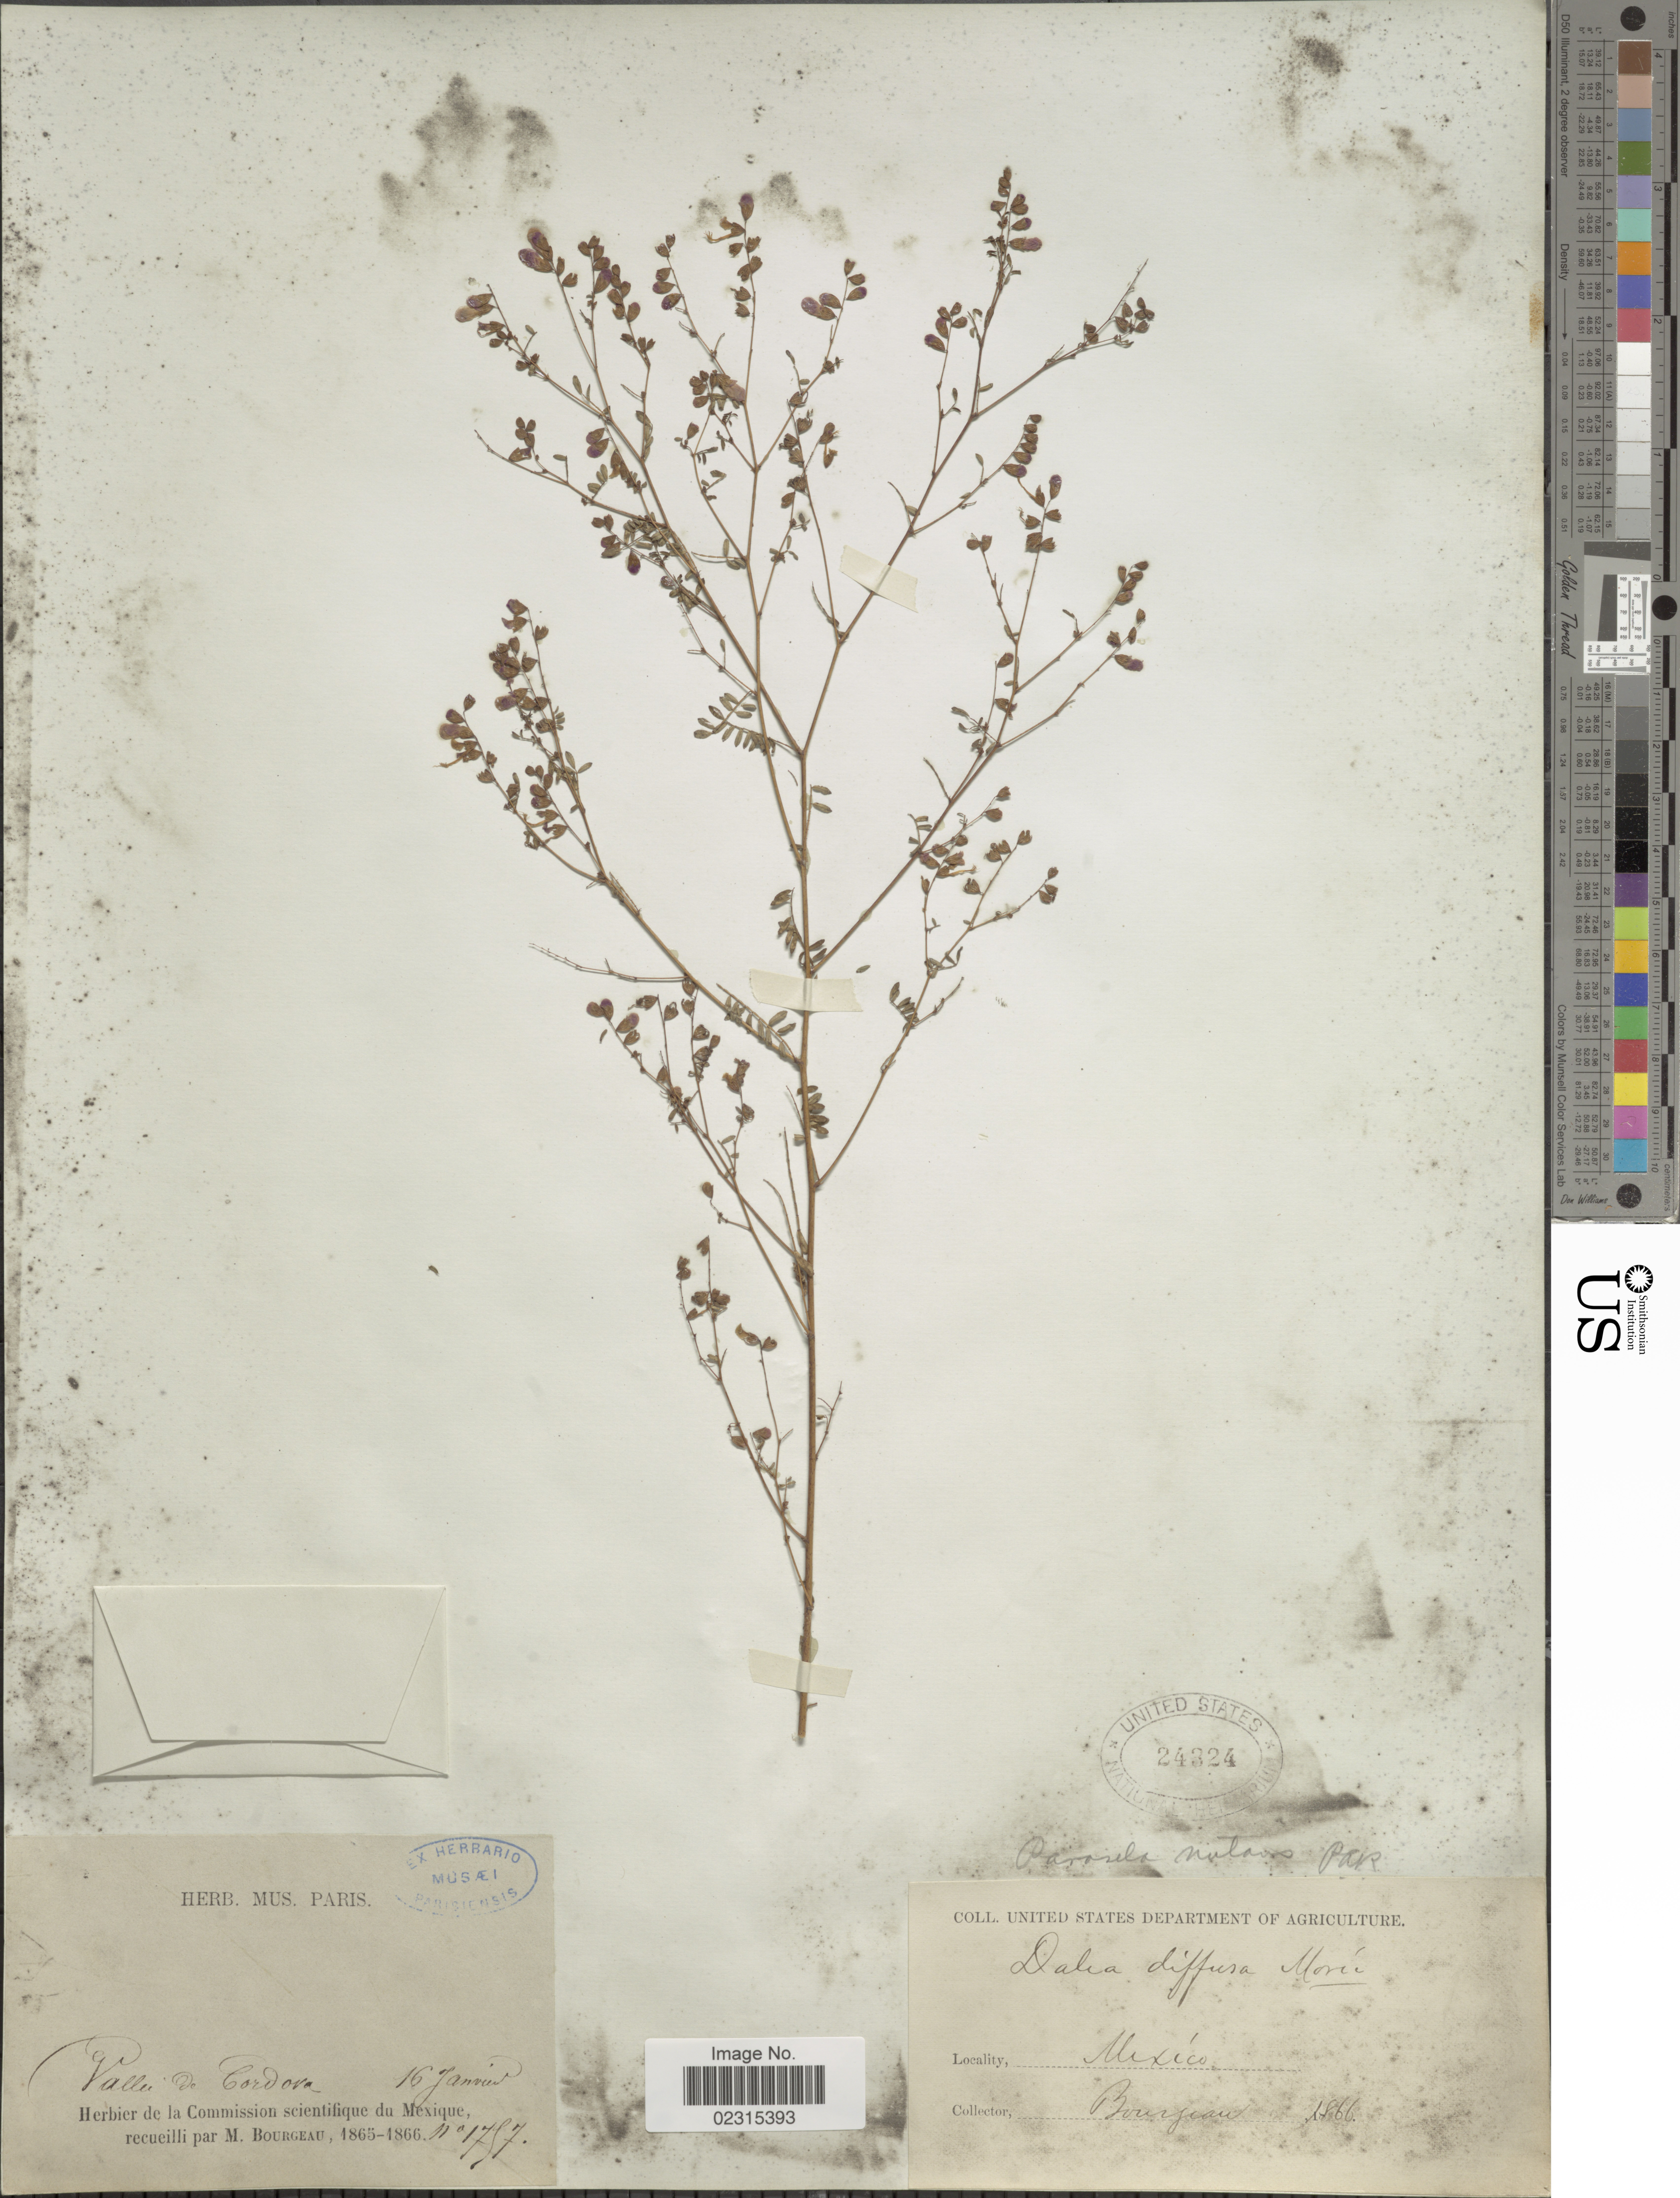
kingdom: Plantae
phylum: Tracheophyta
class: Magnoliopsida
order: Fabales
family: Fabaceae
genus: Marina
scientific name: Marina nutans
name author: (Cav.) Barneby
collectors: M. Bourgeau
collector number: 1797*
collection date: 1866-01-16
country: Mexico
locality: Valleee de Cordova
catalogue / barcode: US 234324